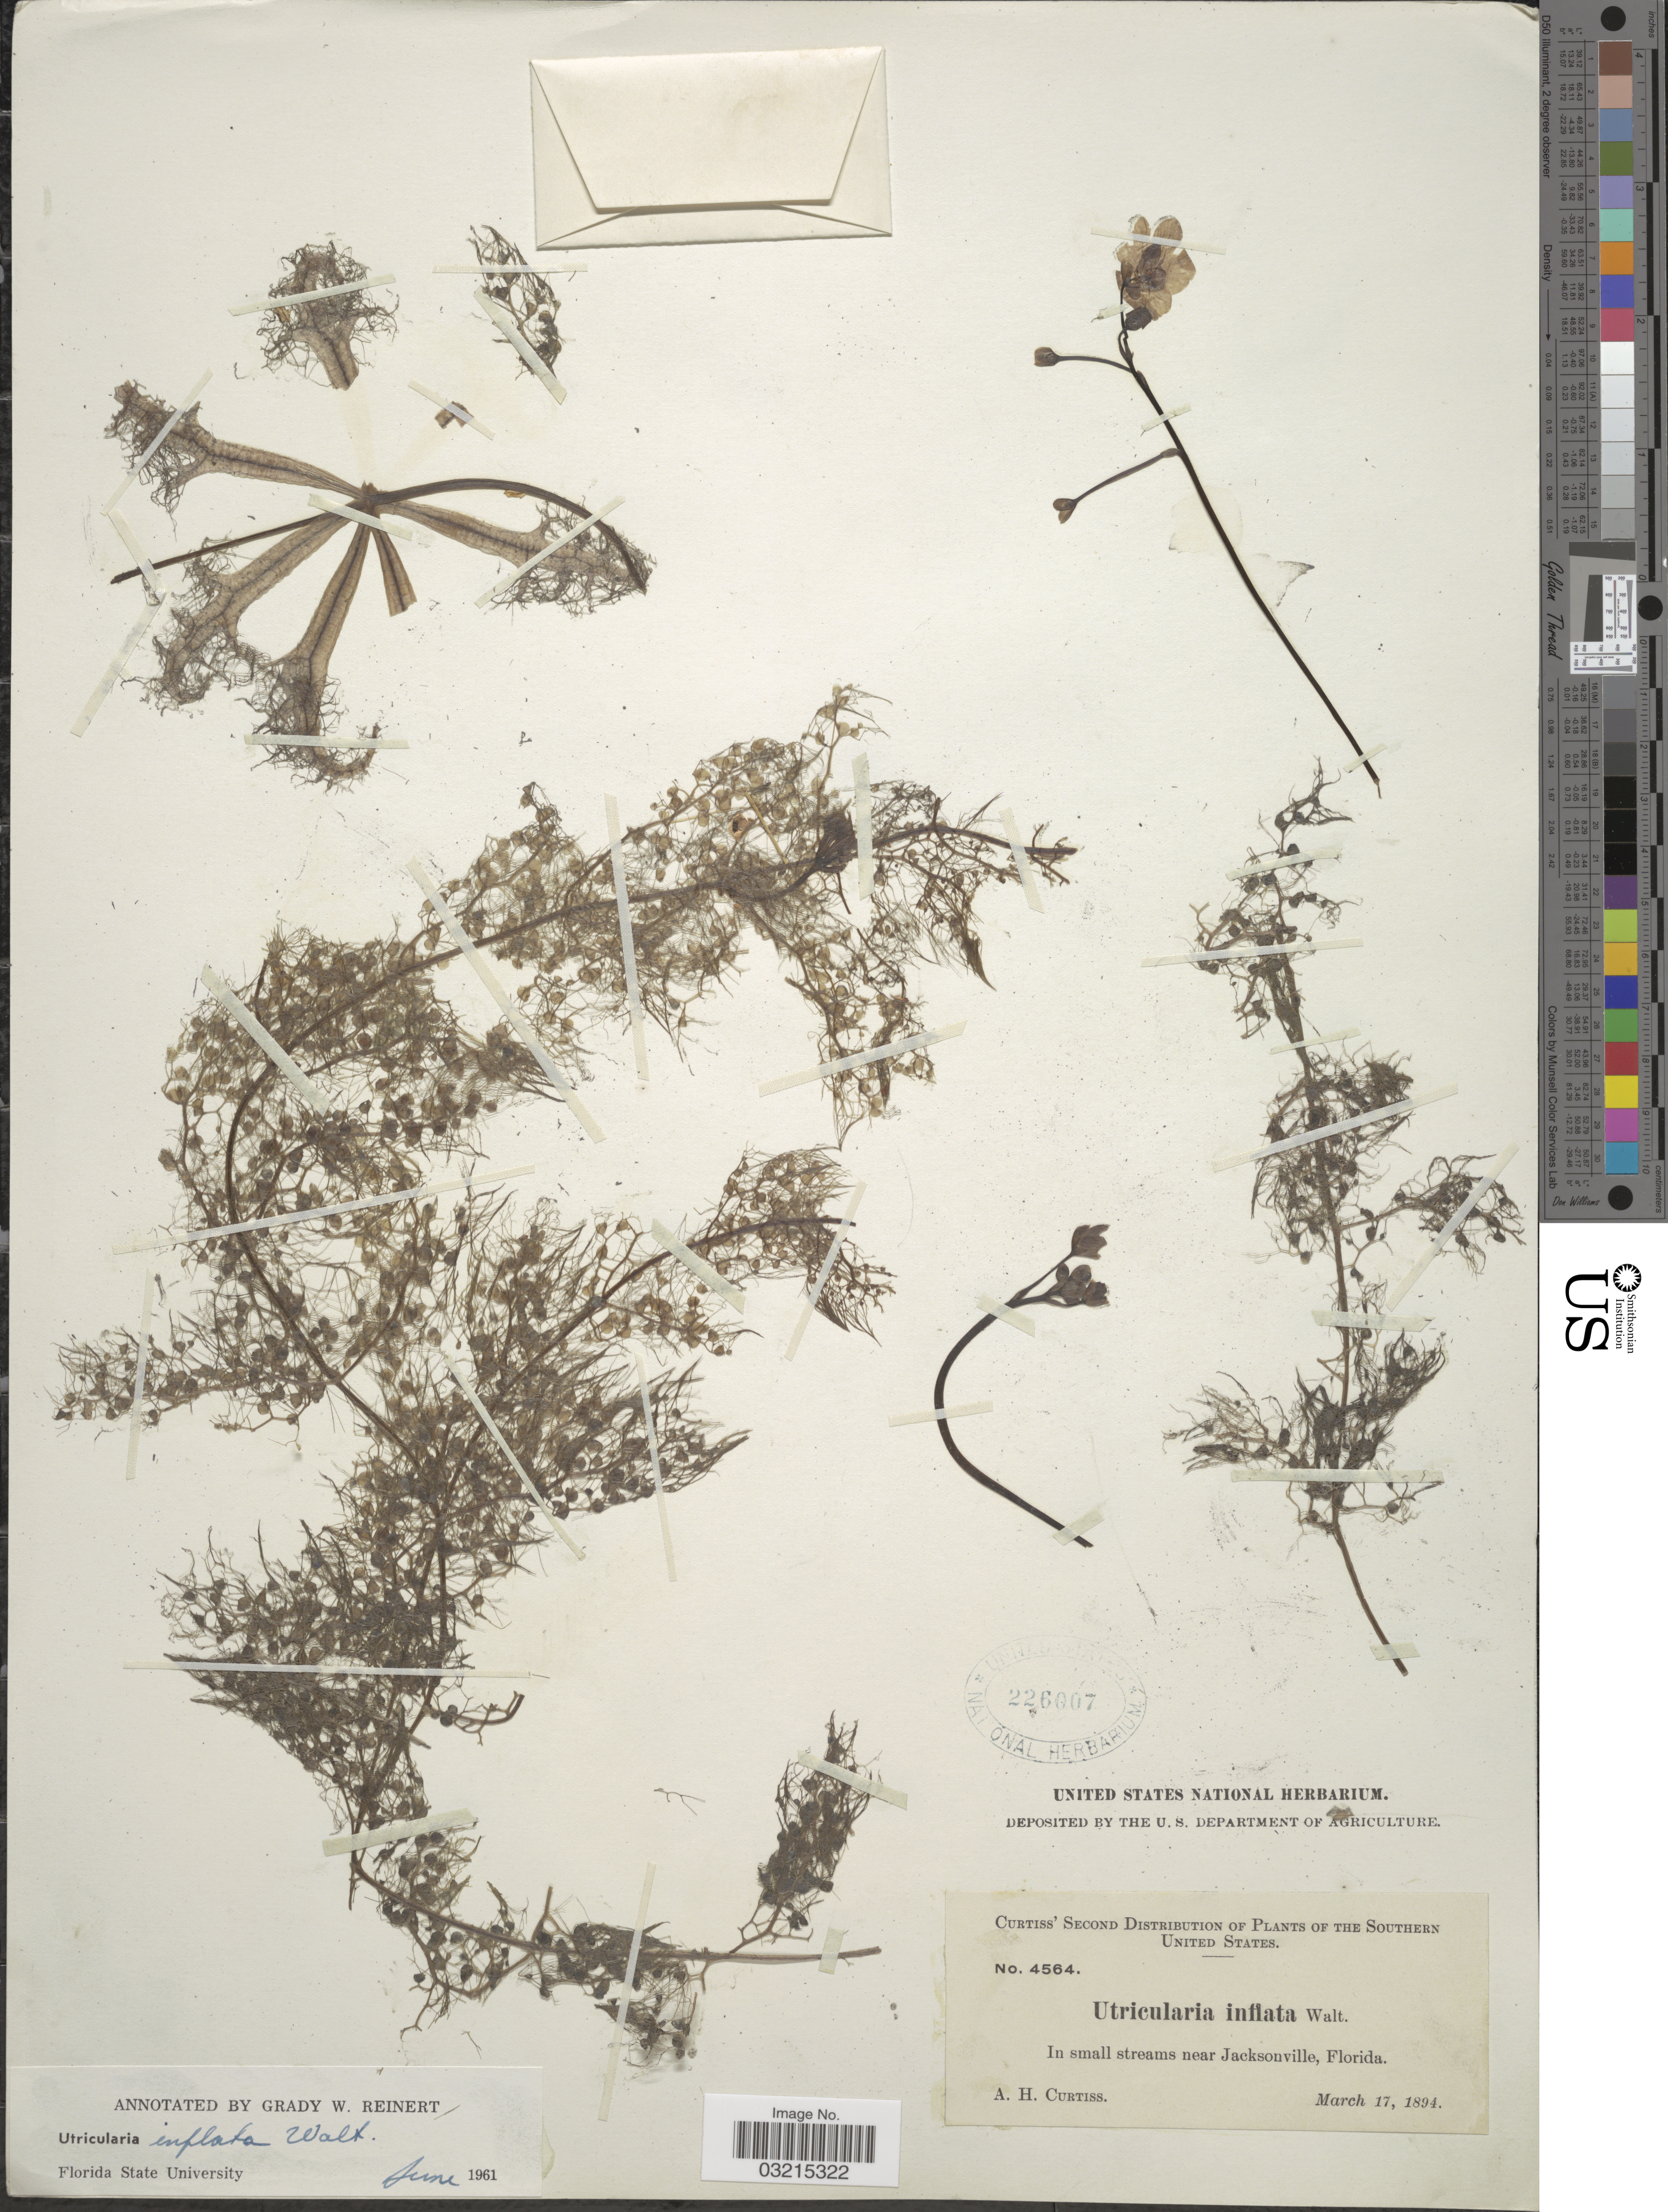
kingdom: Plantae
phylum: Tracheophyta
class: Magnoliopsida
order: Lamiales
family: Lentibulariaceae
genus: Utricularia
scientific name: Utricularia inflata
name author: Walter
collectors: A. H. Curtiss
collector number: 4564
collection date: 1894-03-17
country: United States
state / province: Florida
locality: The Southern United States. In small stream near Jacksonville.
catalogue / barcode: US 226007